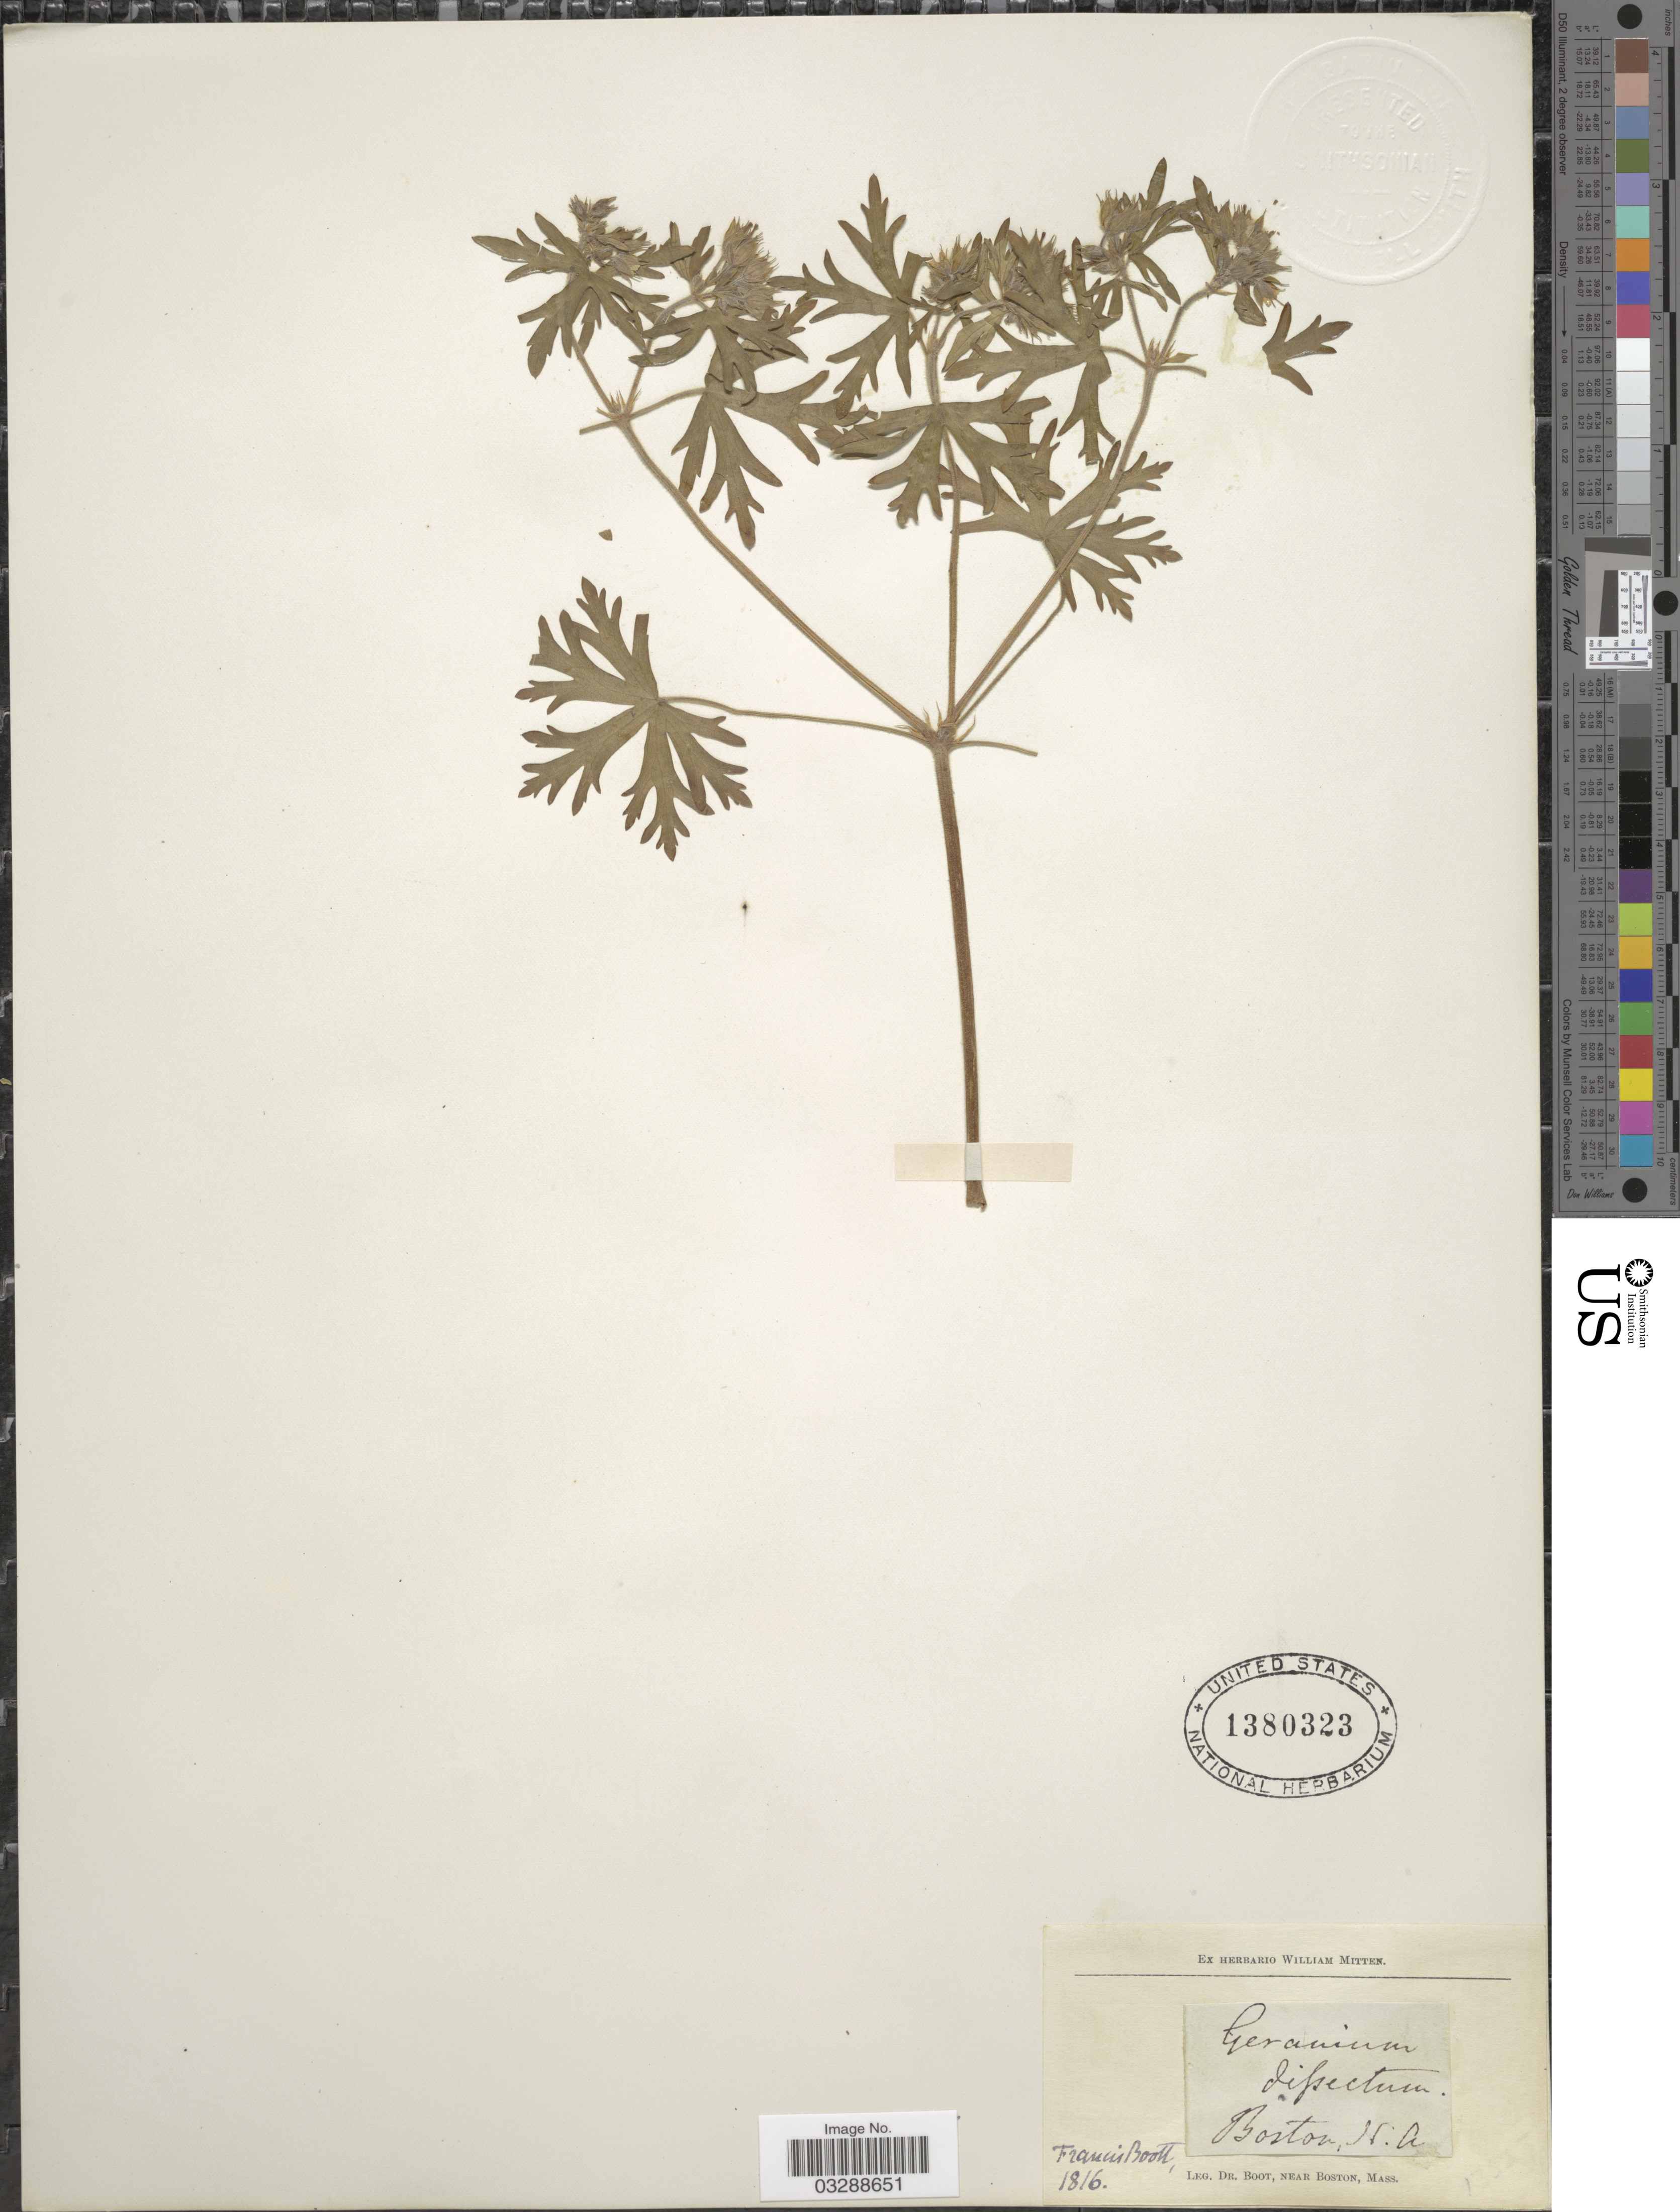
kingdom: Plantae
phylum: Tracheophyta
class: Magnoliopsida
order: Geraniales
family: Geraniaceae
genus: Geranium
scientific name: Geranium dissectum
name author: L.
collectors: F. Boott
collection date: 1916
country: United States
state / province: Massachusetts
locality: Boston, N.A.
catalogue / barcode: US 1380323